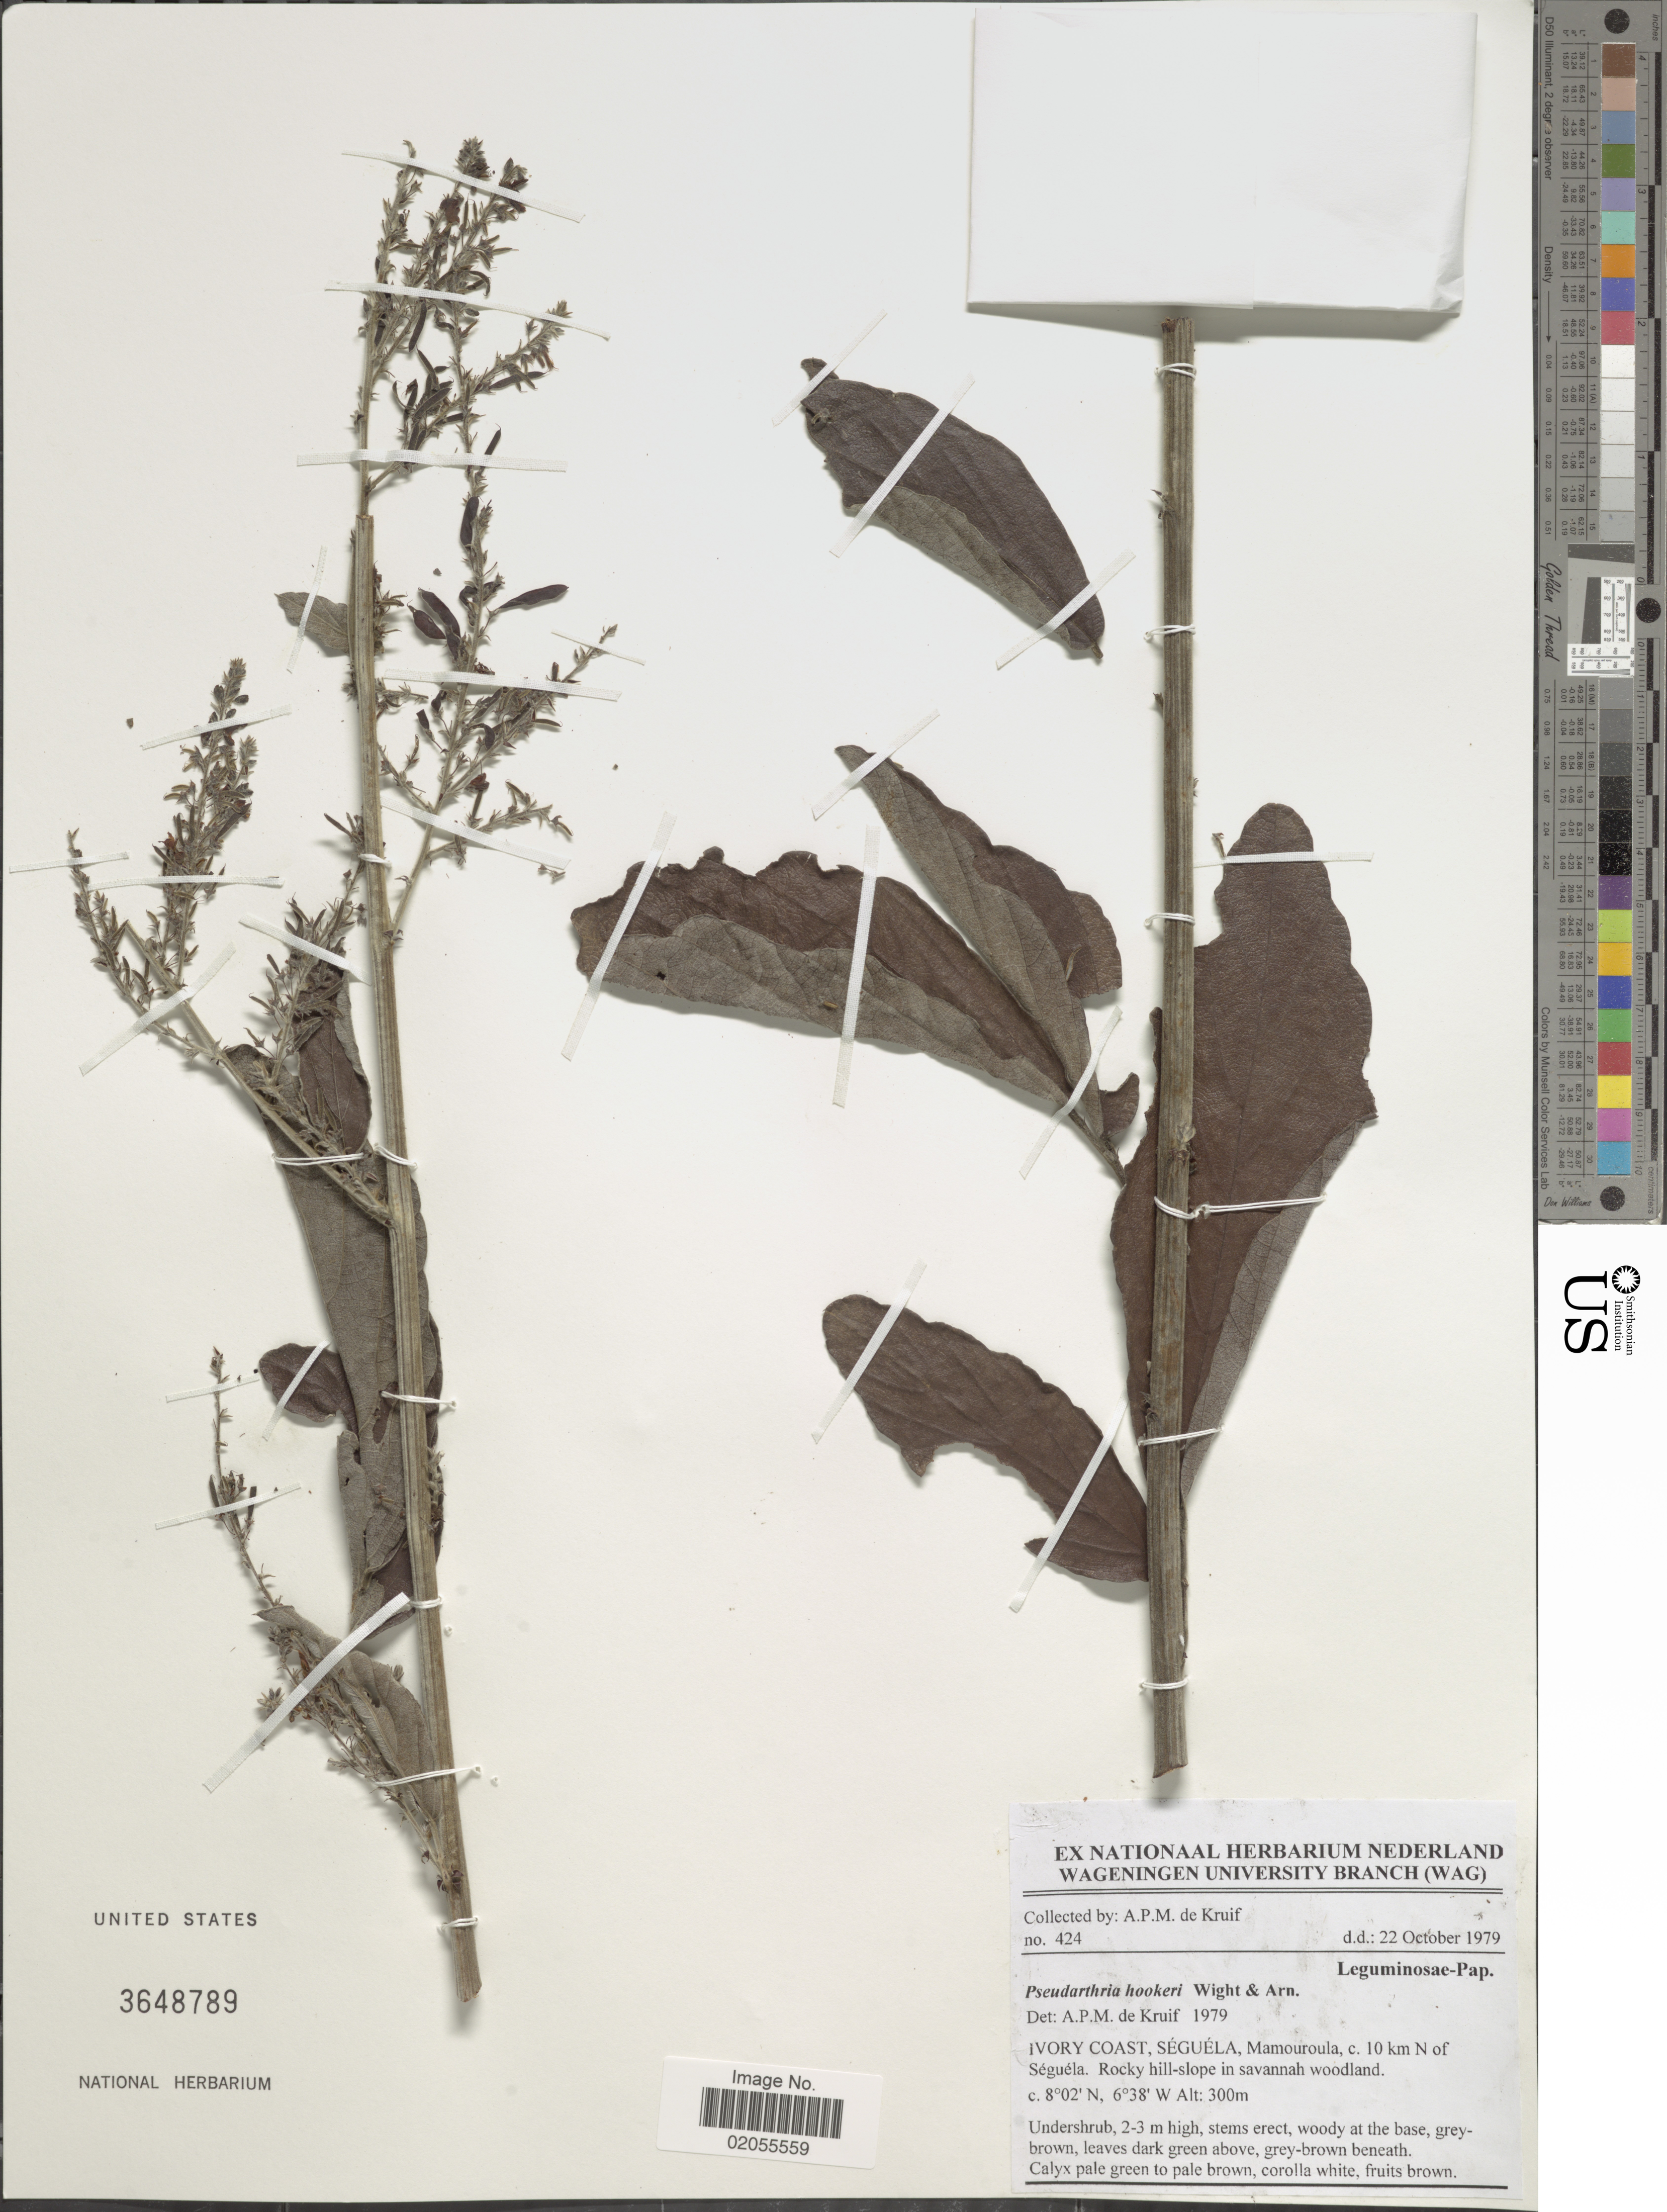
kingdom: Plantae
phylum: Tracheophyta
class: Magnoliopsida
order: Fabales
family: Fabaceae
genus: Pseudarthria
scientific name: Pseudarthria hookeri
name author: Wight & Arn.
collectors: A. P. de Kruif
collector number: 424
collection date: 1979-10-22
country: Ivory Coast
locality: Seguela, Mamouroula, c. 10 km N of Seguela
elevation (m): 300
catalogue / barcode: US 3648789